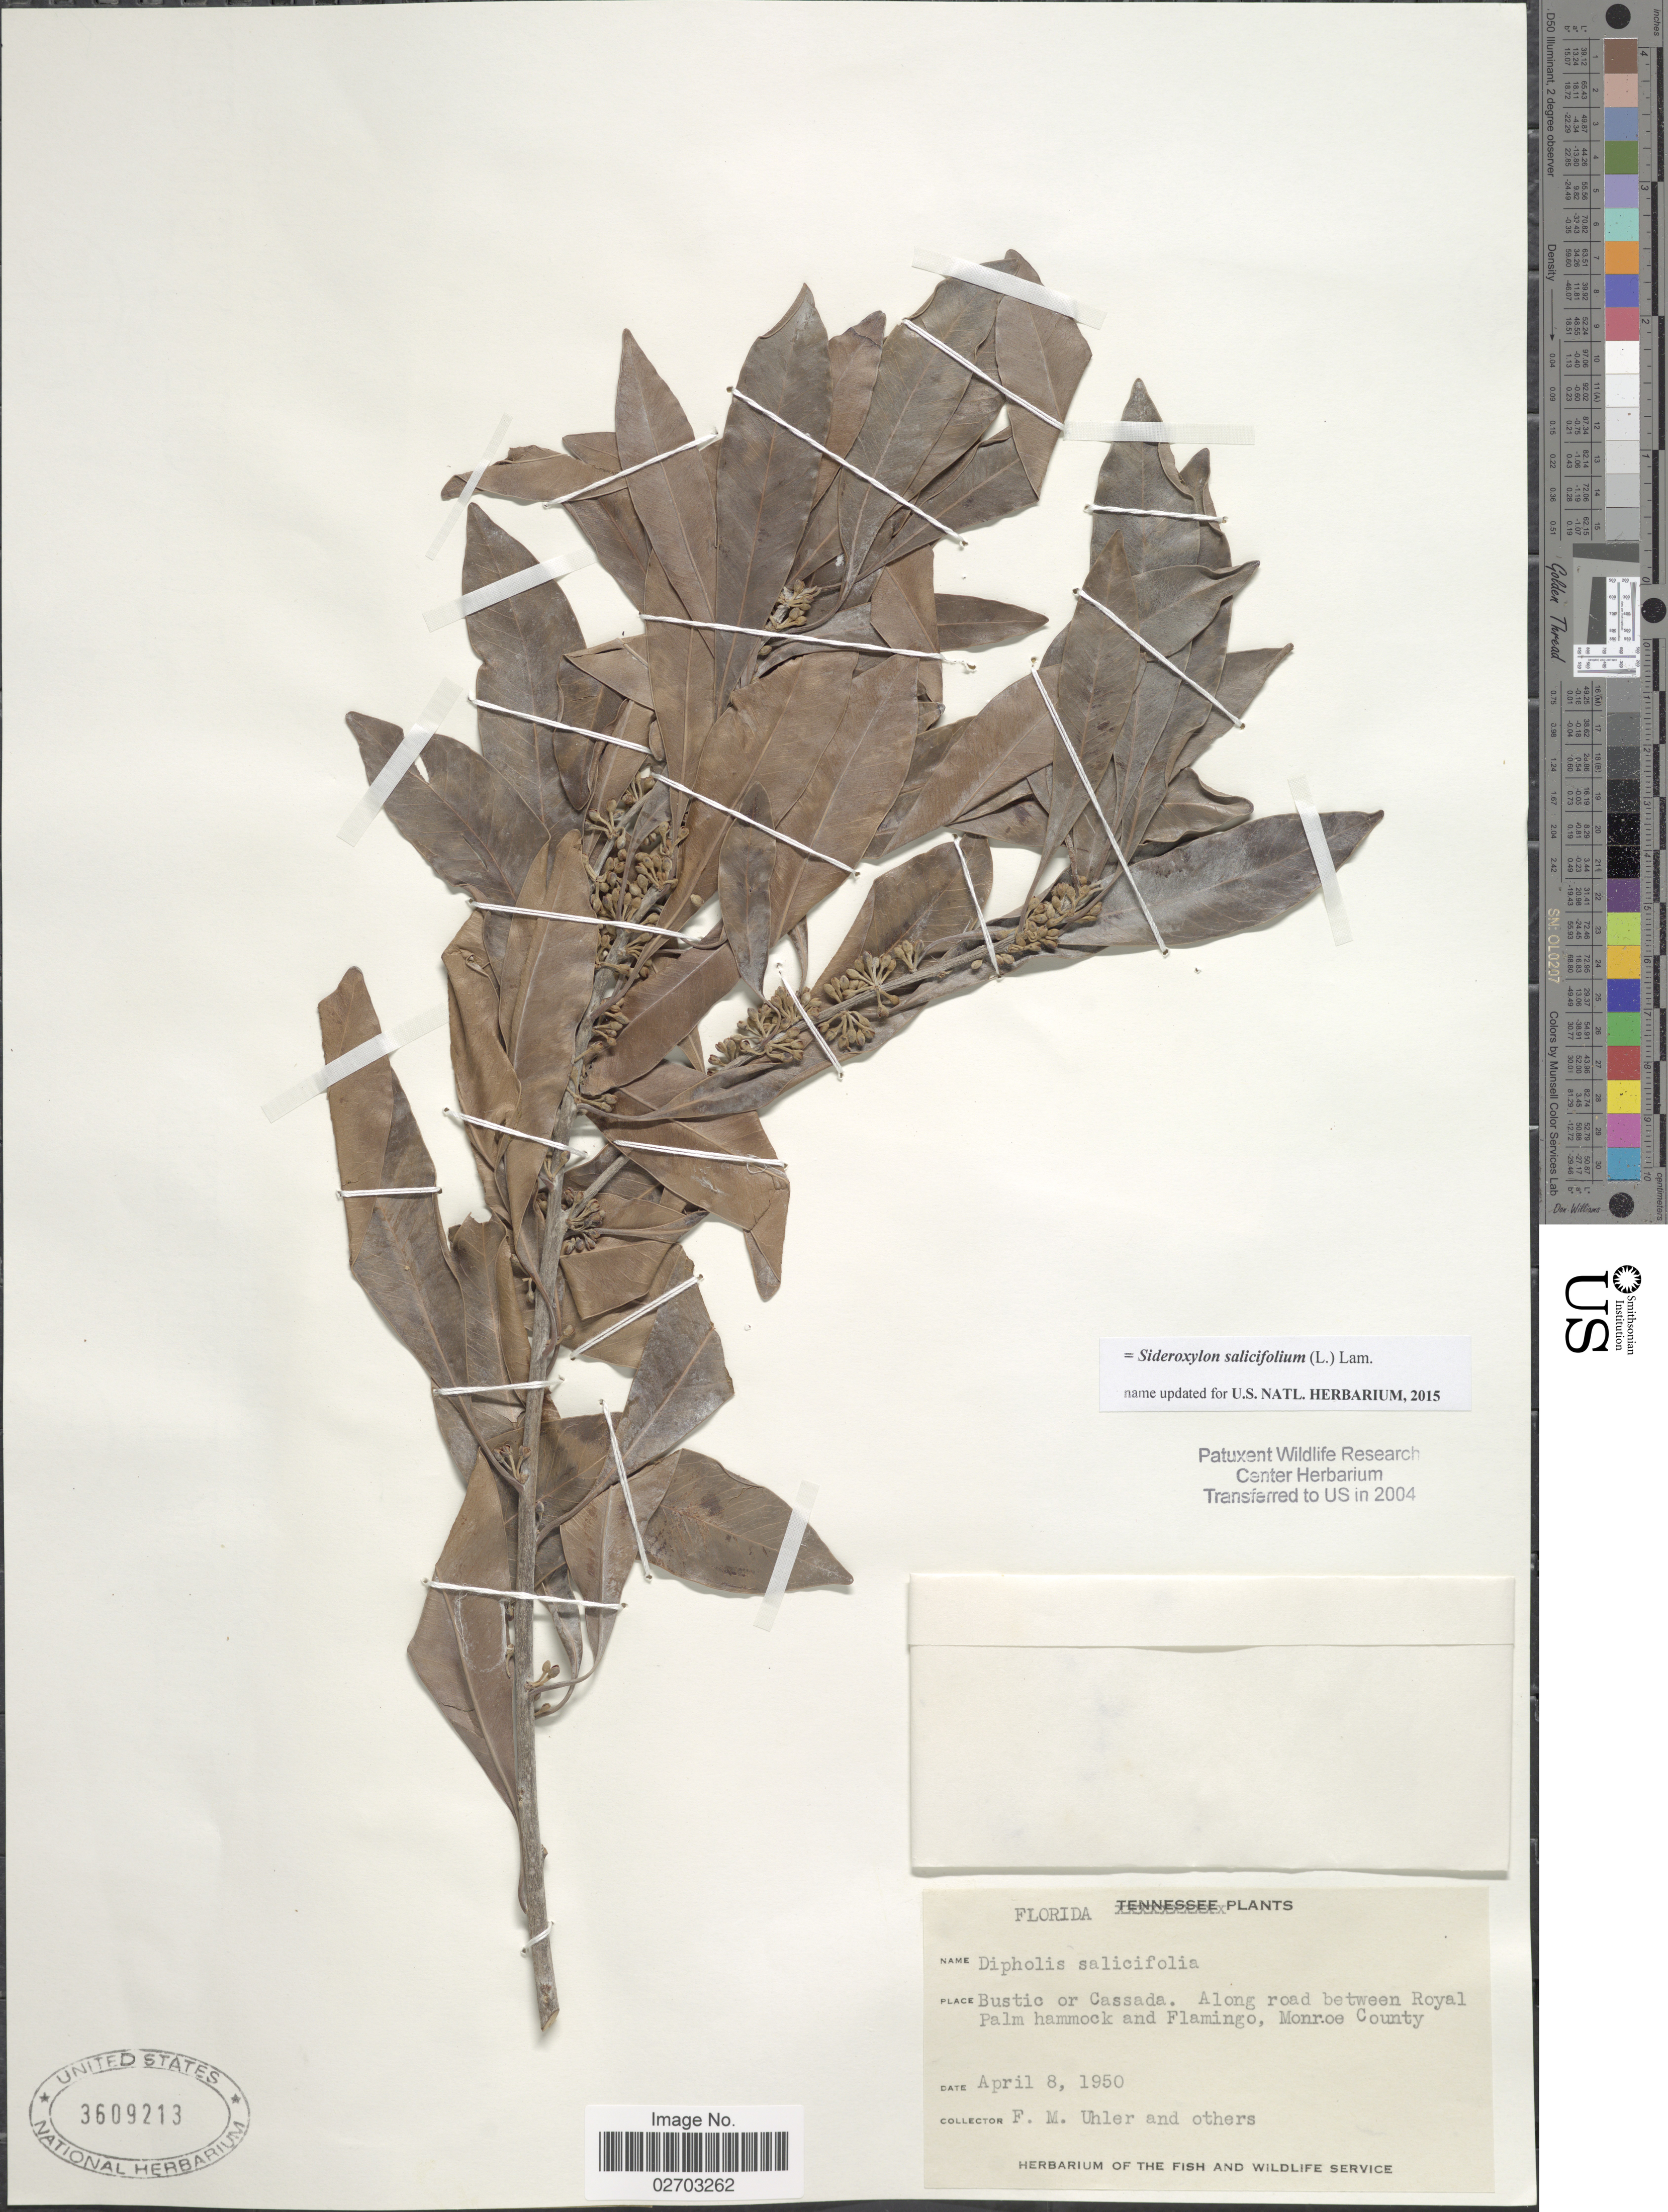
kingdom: Plantae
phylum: Tracheophyta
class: Magnoliopsida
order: Ericales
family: Sapotaceae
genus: Sideroxylon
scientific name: Sideroxylon salicifolium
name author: (L.) Lam.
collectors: F. M. Uhler & et al.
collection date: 1950-04-08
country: United States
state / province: Florida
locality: Bustic or Cassada, along road between Royal Palm hammock and Flamingo, Monroe County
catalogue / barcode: US 3609213